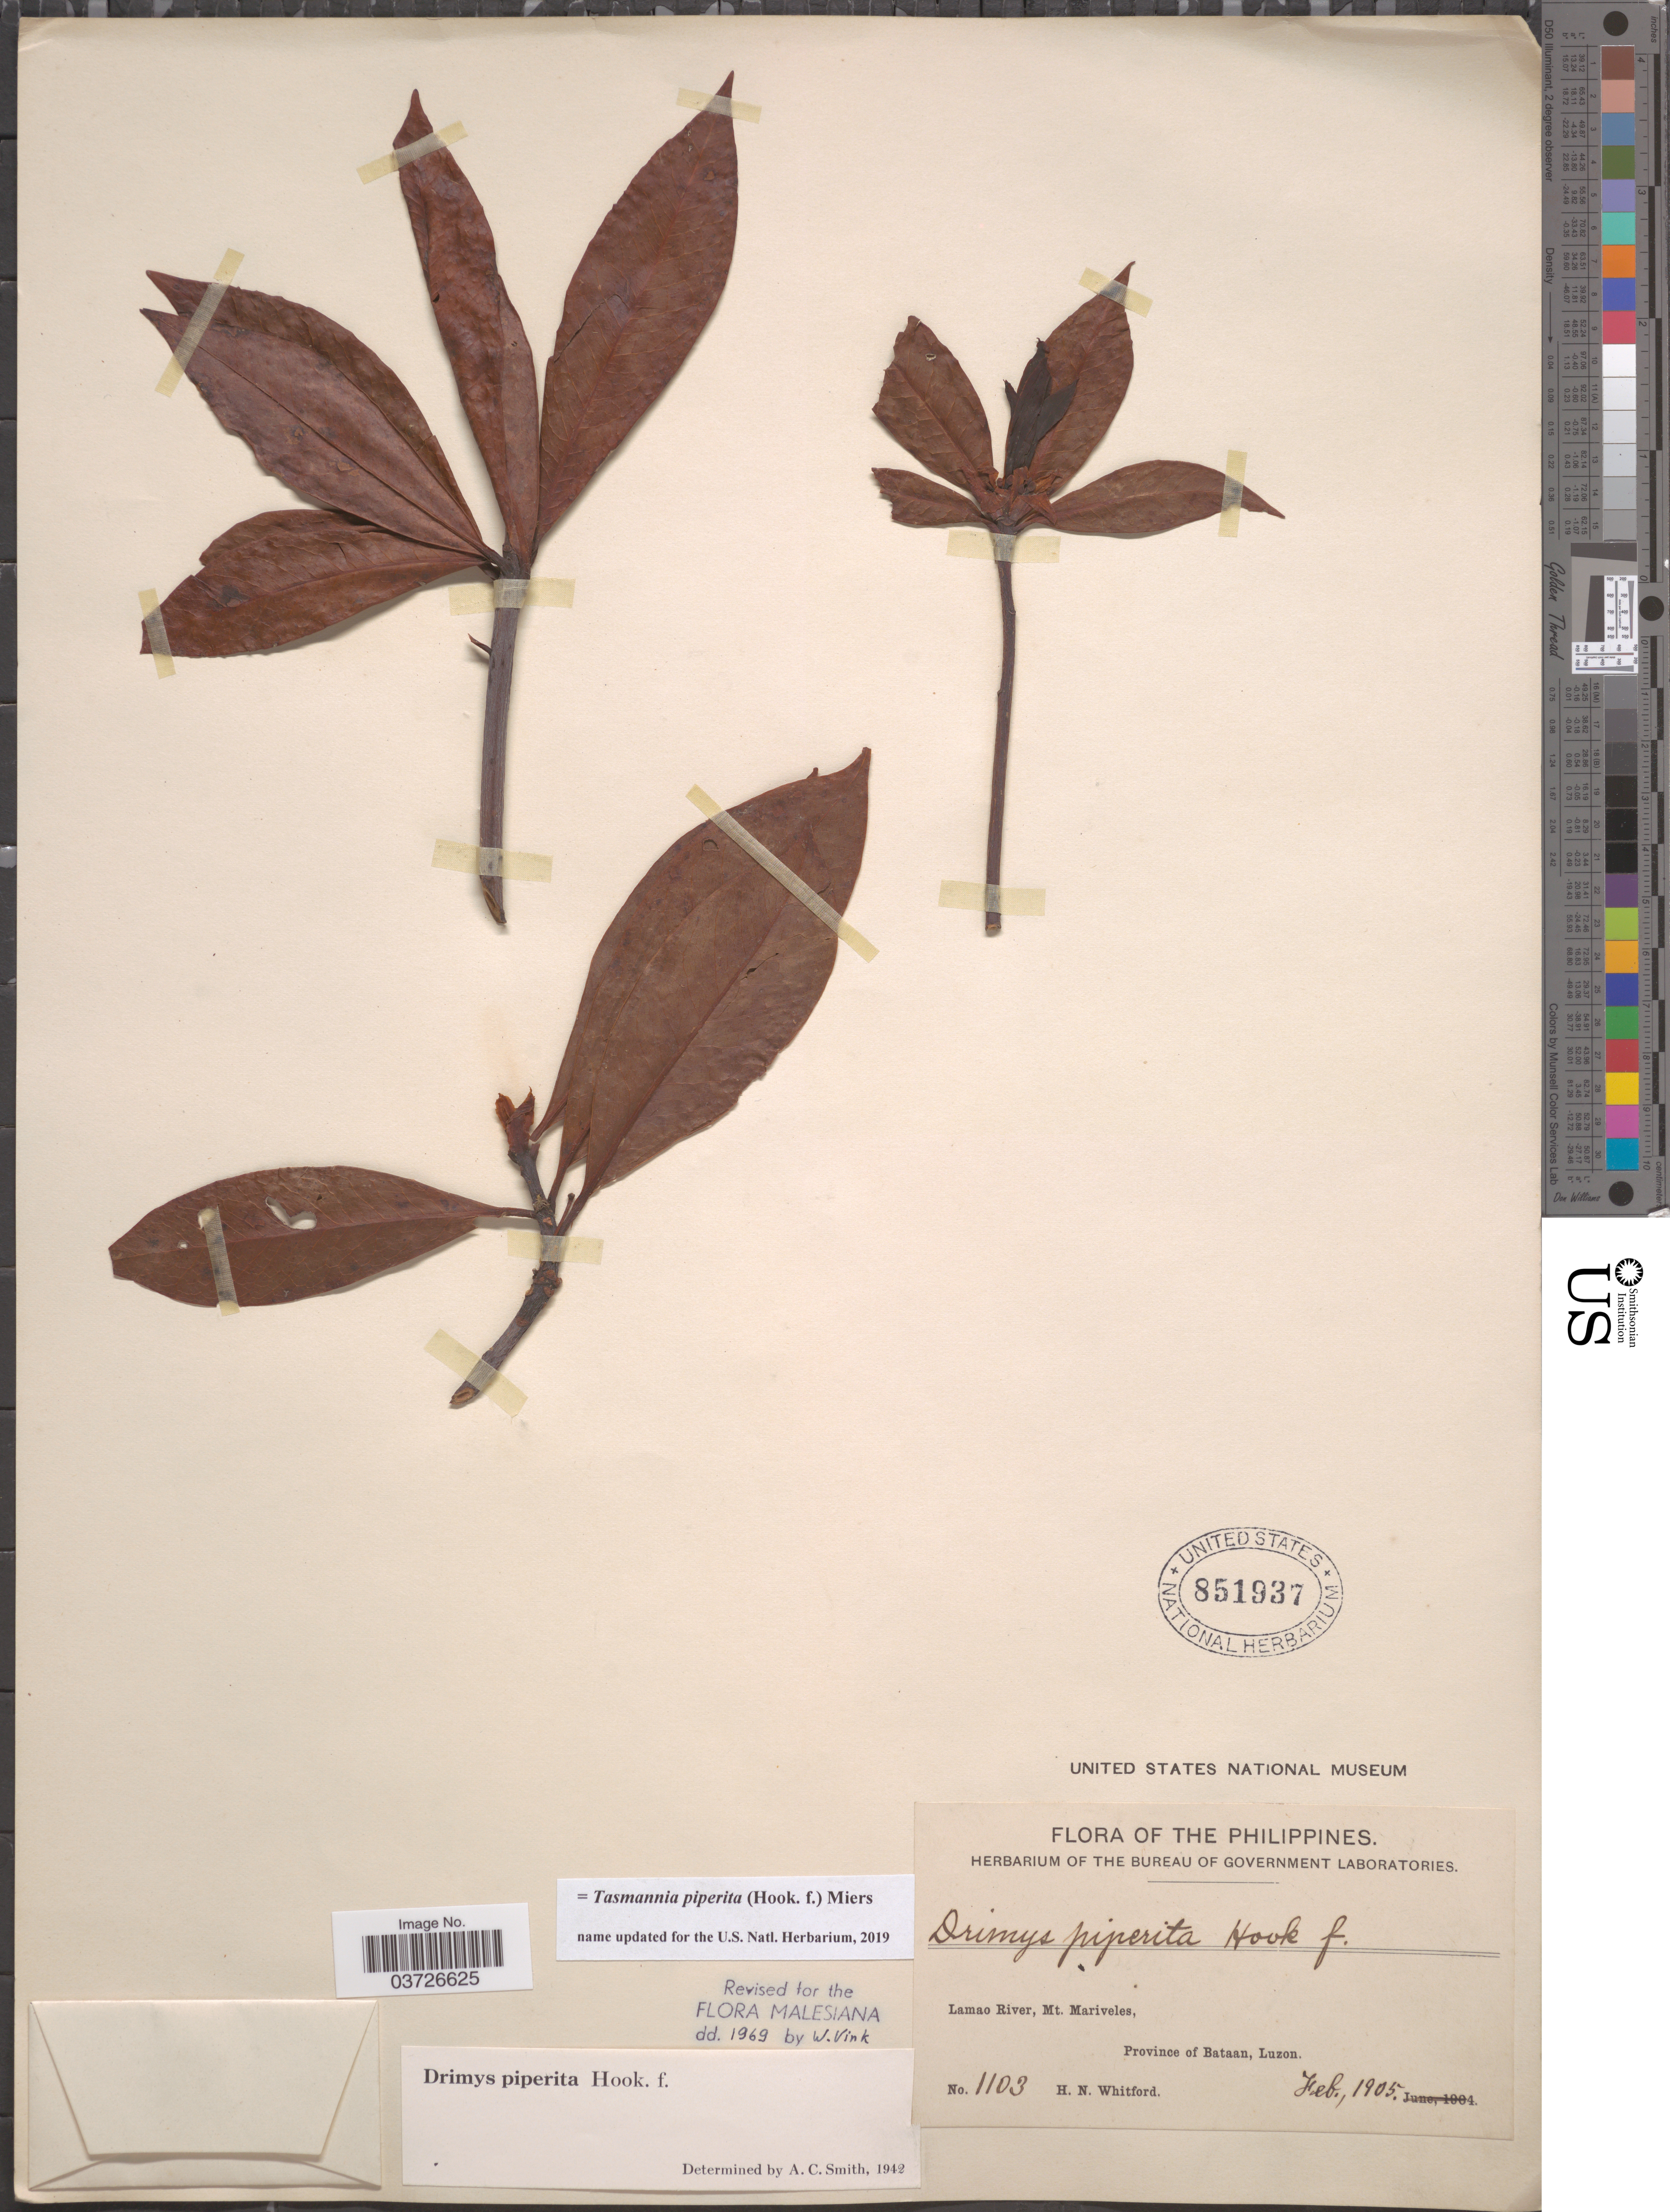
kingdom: Plantae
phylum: Tracheophyta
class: Magnoliopsida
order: Canellales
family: Winteraceae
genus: Tasmannia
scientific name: Tasmannia piperita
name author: (Hook. f.) Miers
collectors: H. N. Whitford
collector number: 1103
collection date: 1905-02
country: Philippines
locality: Lamao River, Mt. Mariveles, Province of Bataan, Luzon.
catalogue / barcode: US 851937